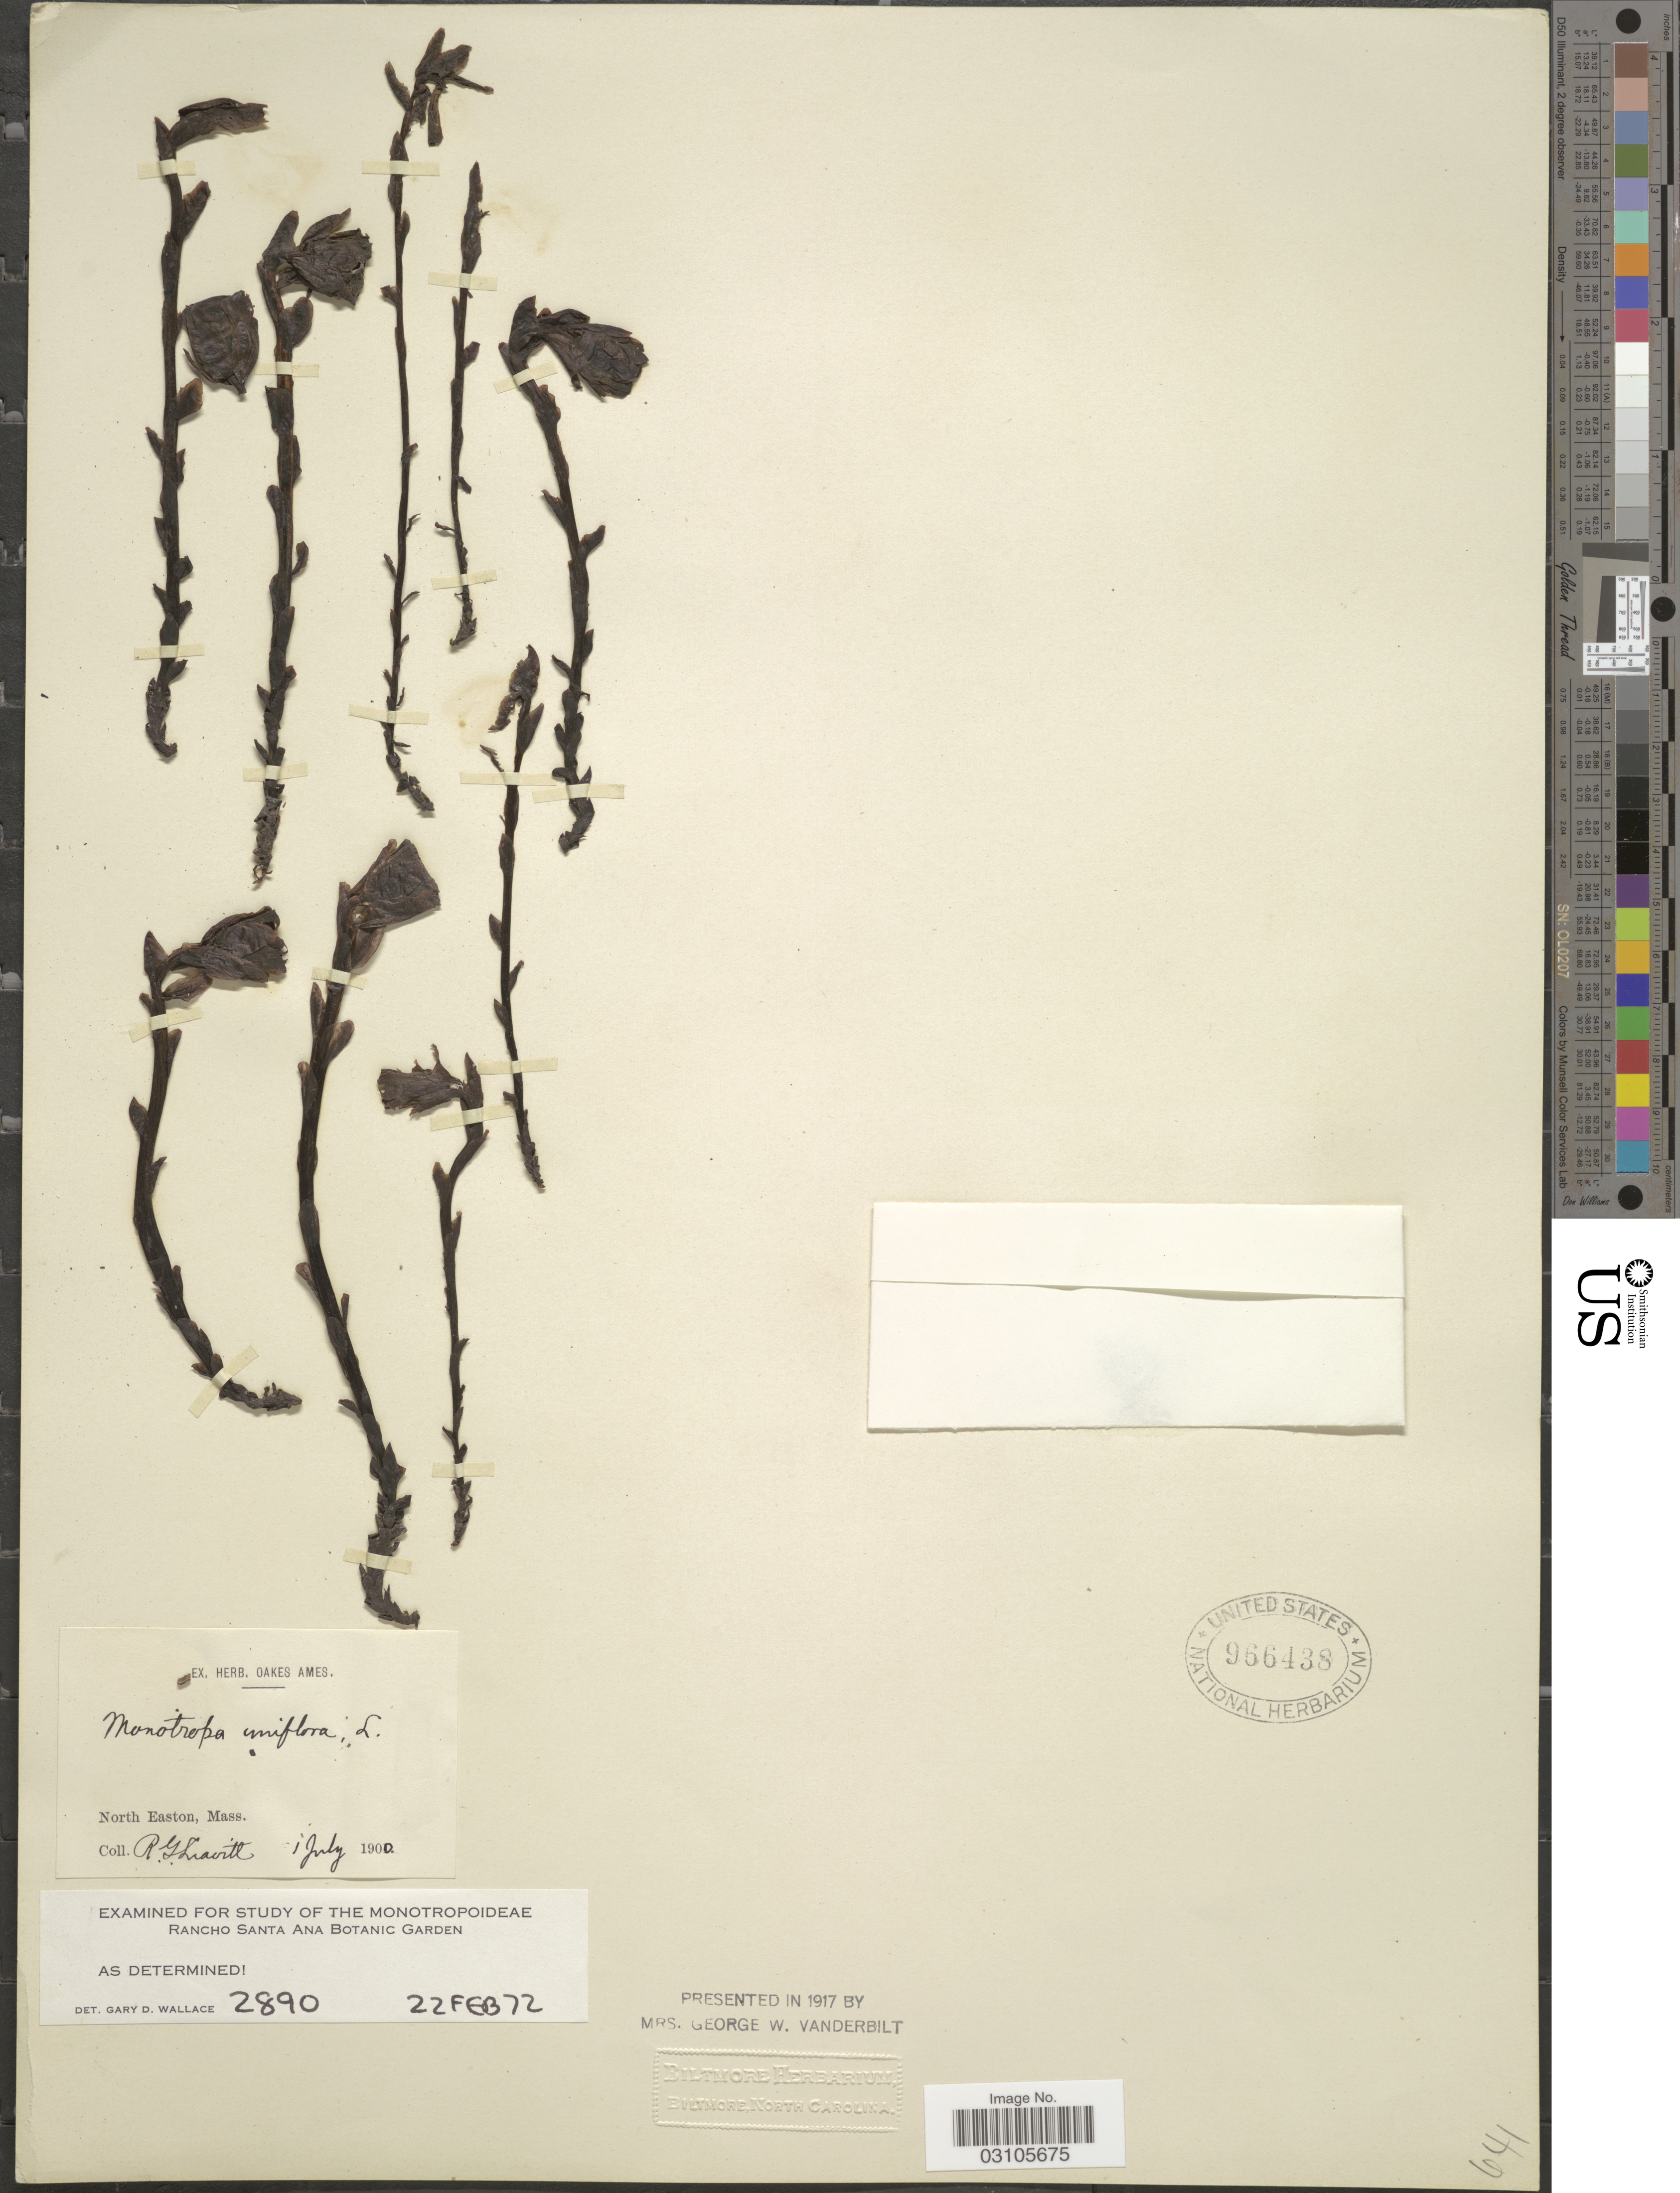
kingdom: Plantae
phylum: Tracheophyta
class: Magnoliopsida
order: Ericales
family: Ericaceae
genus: Monotropa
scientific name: Monotropa uniflora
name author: L.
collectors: R. Liavitt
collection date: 1900-07-01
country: United States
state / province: Massachusetts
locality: North Easton.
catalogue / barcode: US 966438